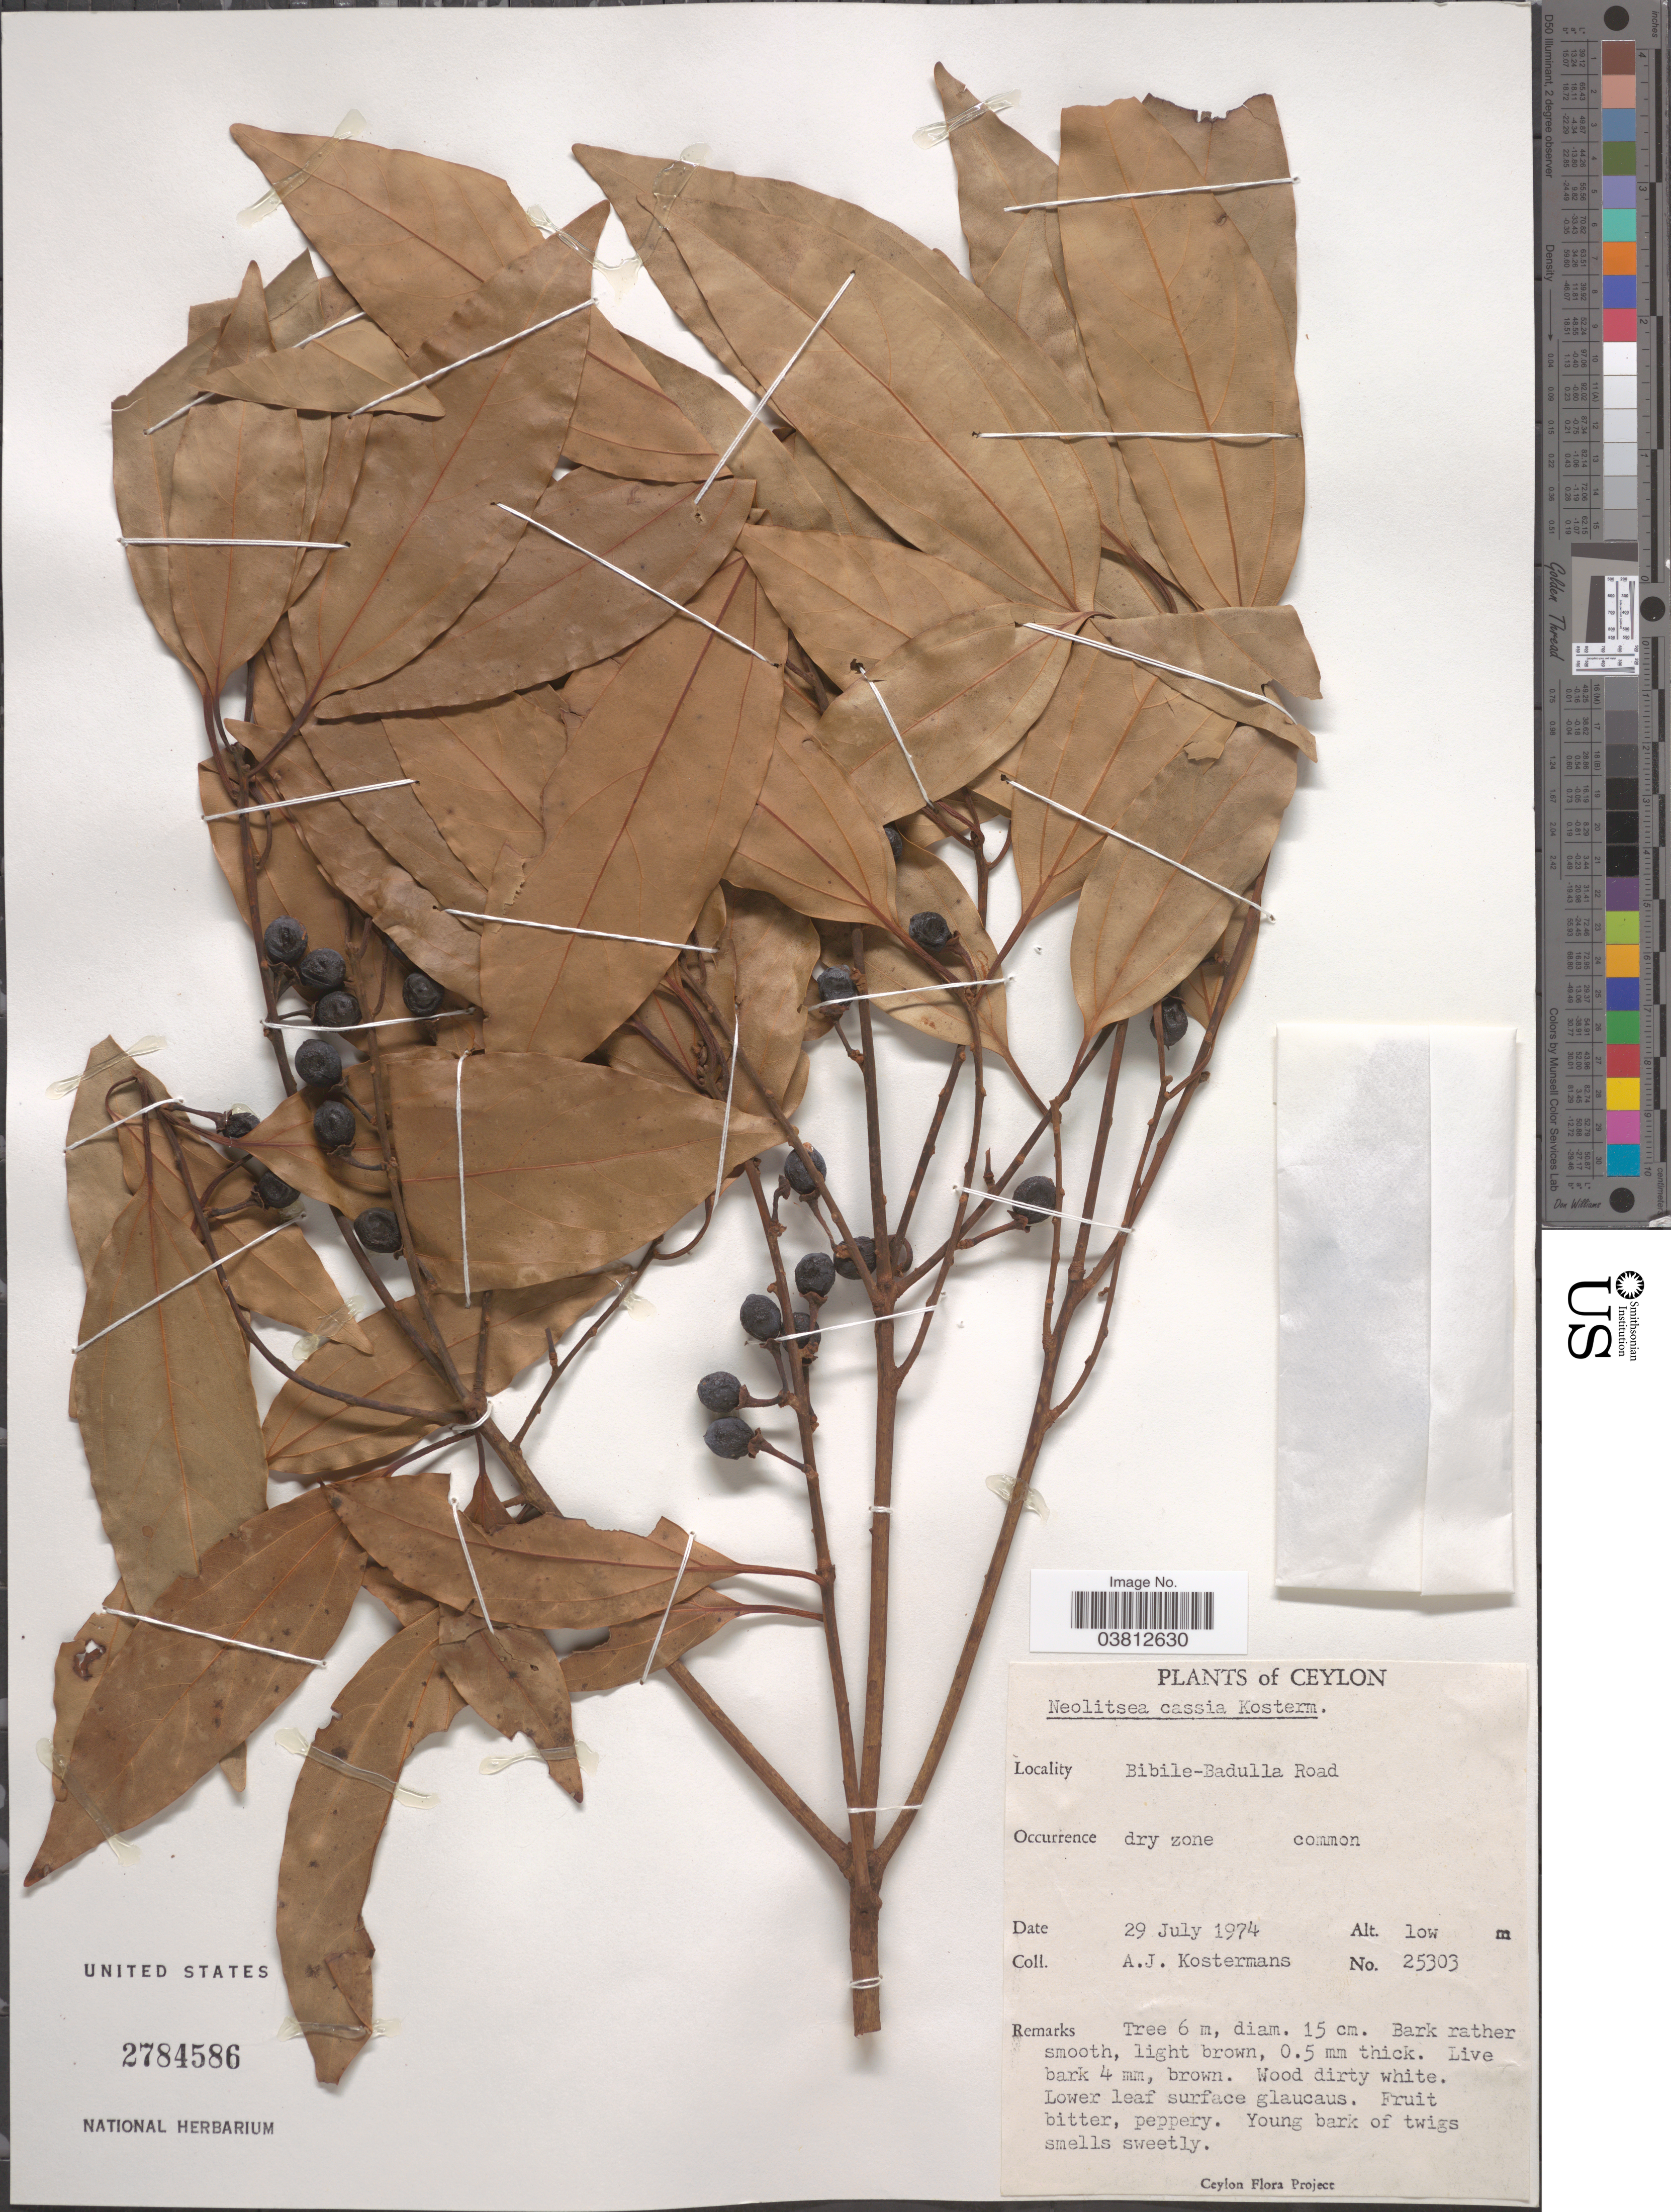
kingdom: Plantae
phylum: Tracheophyta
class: Magnoliopsida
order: Laurales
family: Lauraceae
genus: Neolitsea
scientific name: Neolitsea cassia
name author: (L.) Kosterm.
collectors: A. J. G. Kostermans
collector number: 25303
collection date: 1974-07-29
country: Sri Lanka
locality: Ceylon. Bibile-Badulla Road.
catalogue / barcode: US 2784586